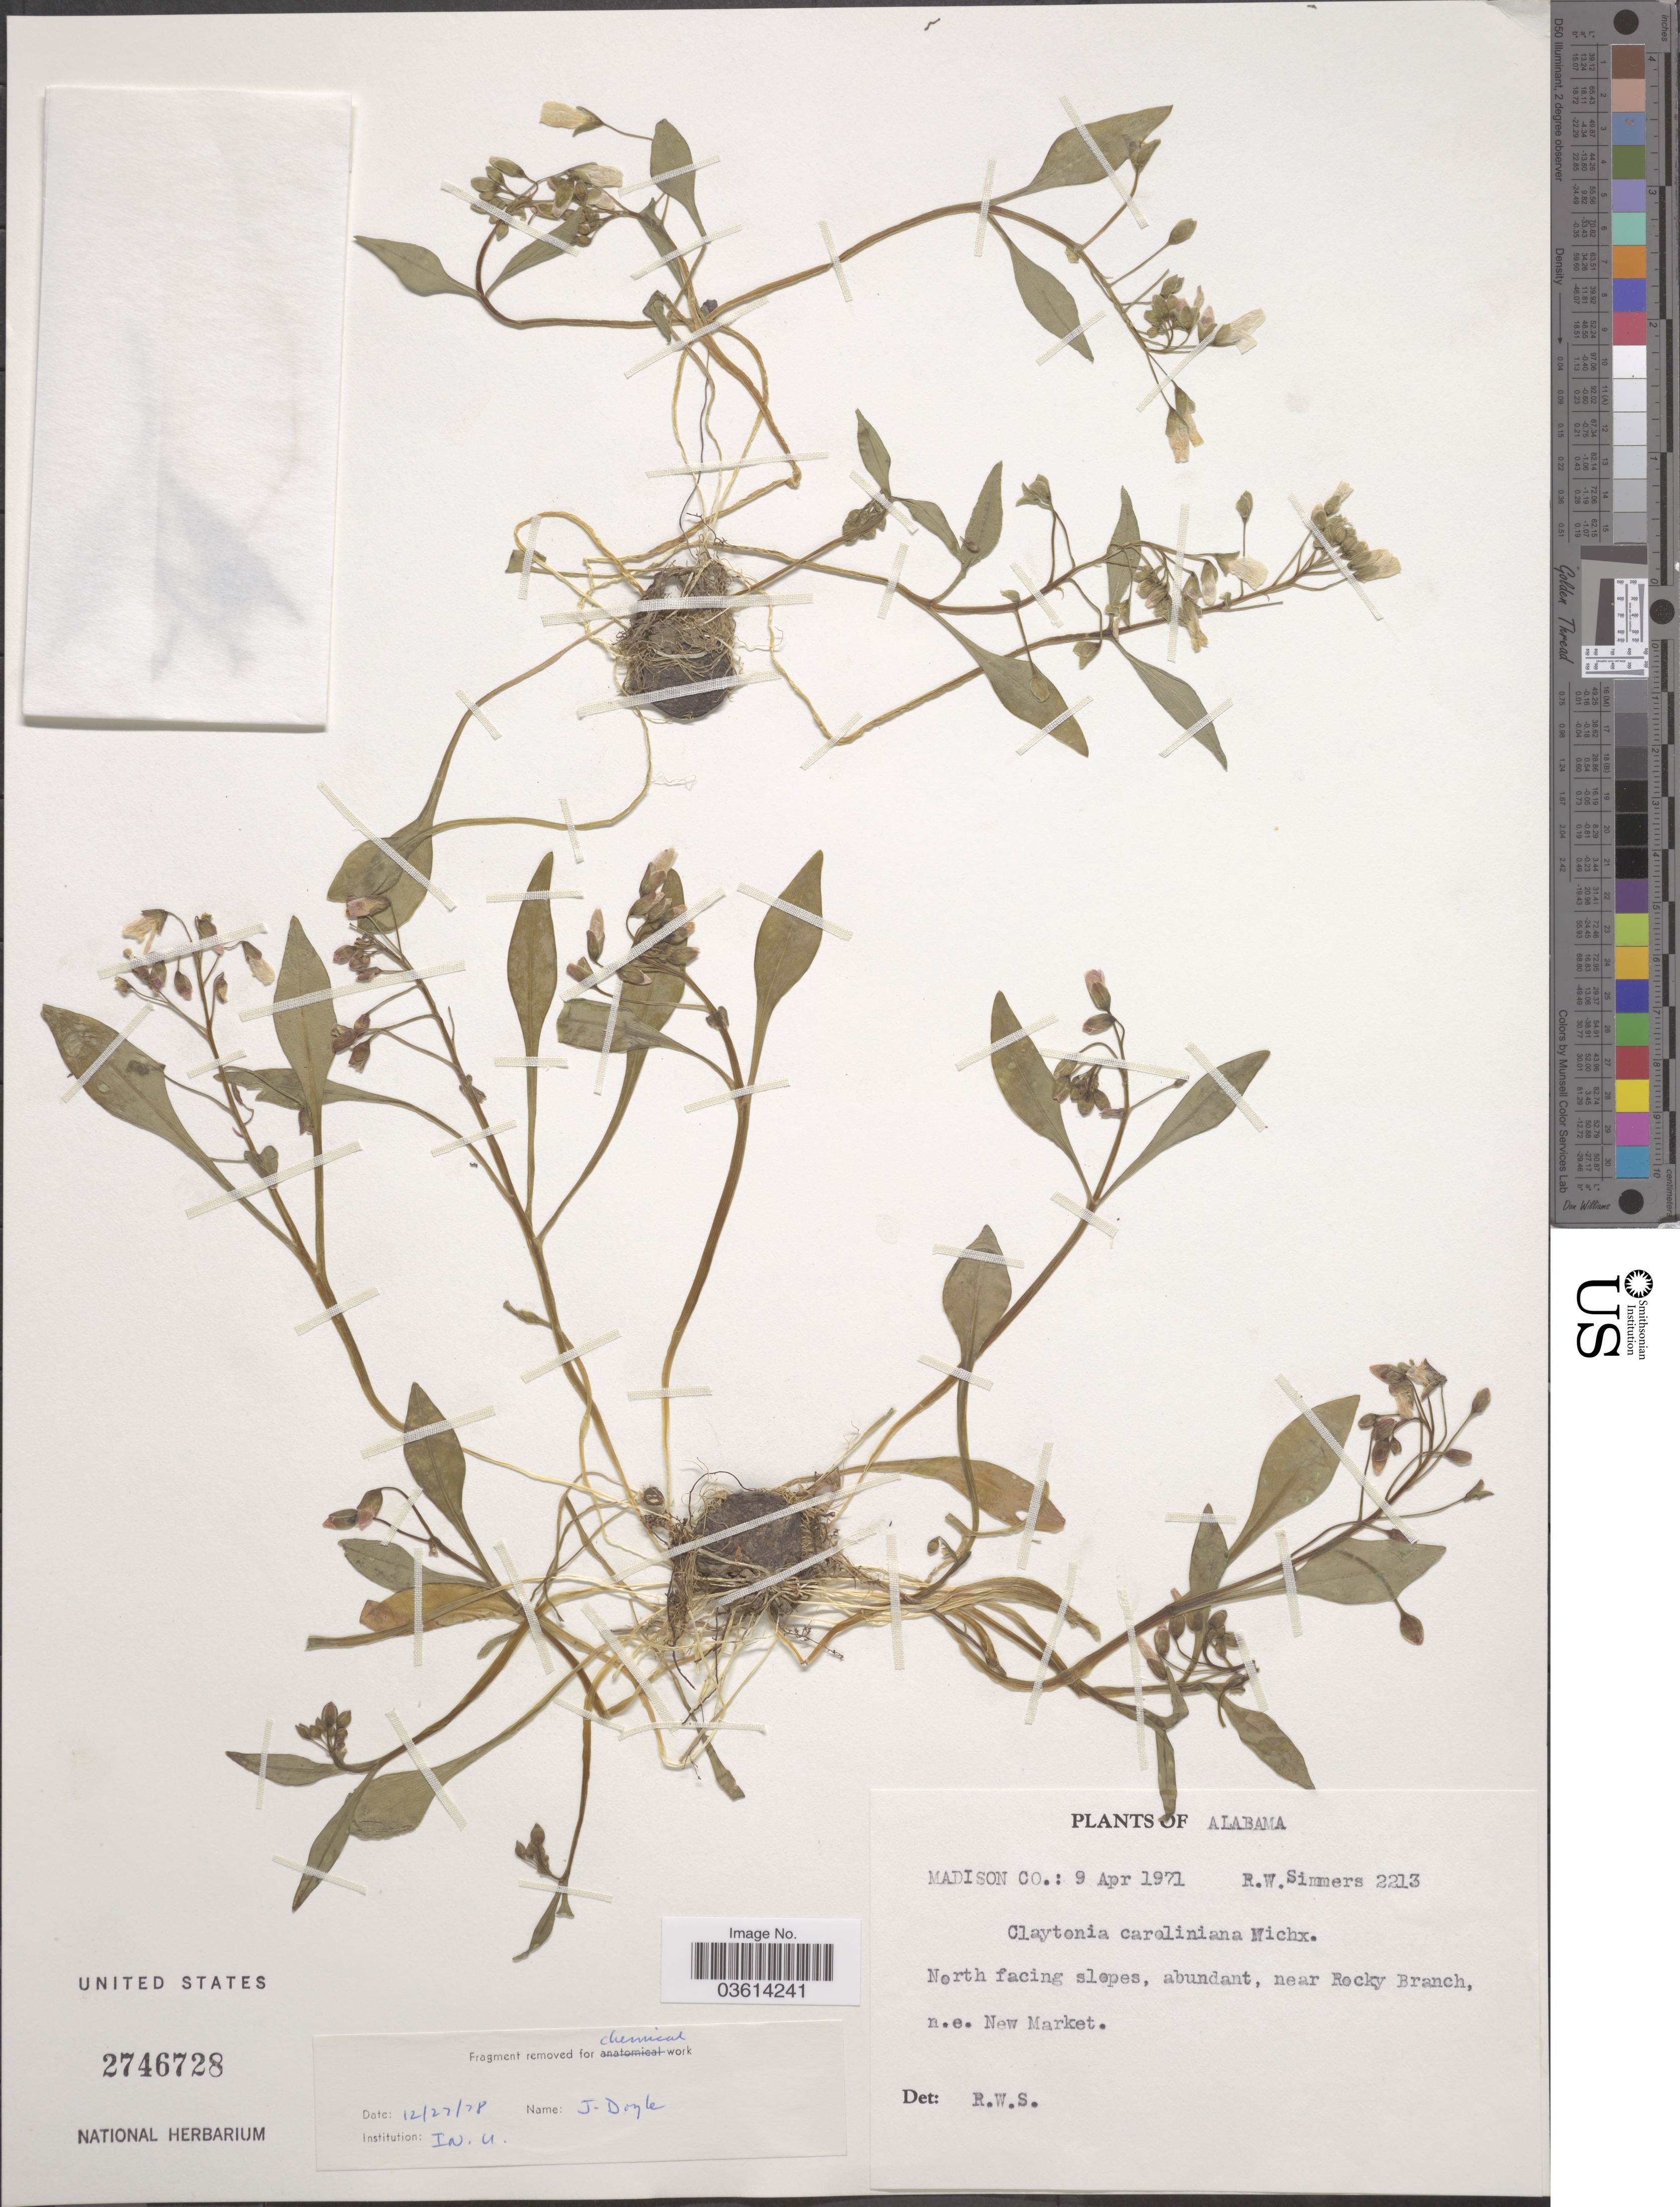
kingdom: Plantae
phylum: Tracheophyta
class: Magnoliopsida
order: Caryophyllales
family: Montiaceae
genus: Claytonia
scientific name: Claytonia caroliniana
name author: Michx.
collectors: R. Simmers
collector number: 2213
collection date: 1971-04-09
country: United States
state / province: Alabama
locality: Madison Co. North facing slopes, abundant, near Rocky Branch, n.e. New Market.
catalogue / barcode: US 2746728